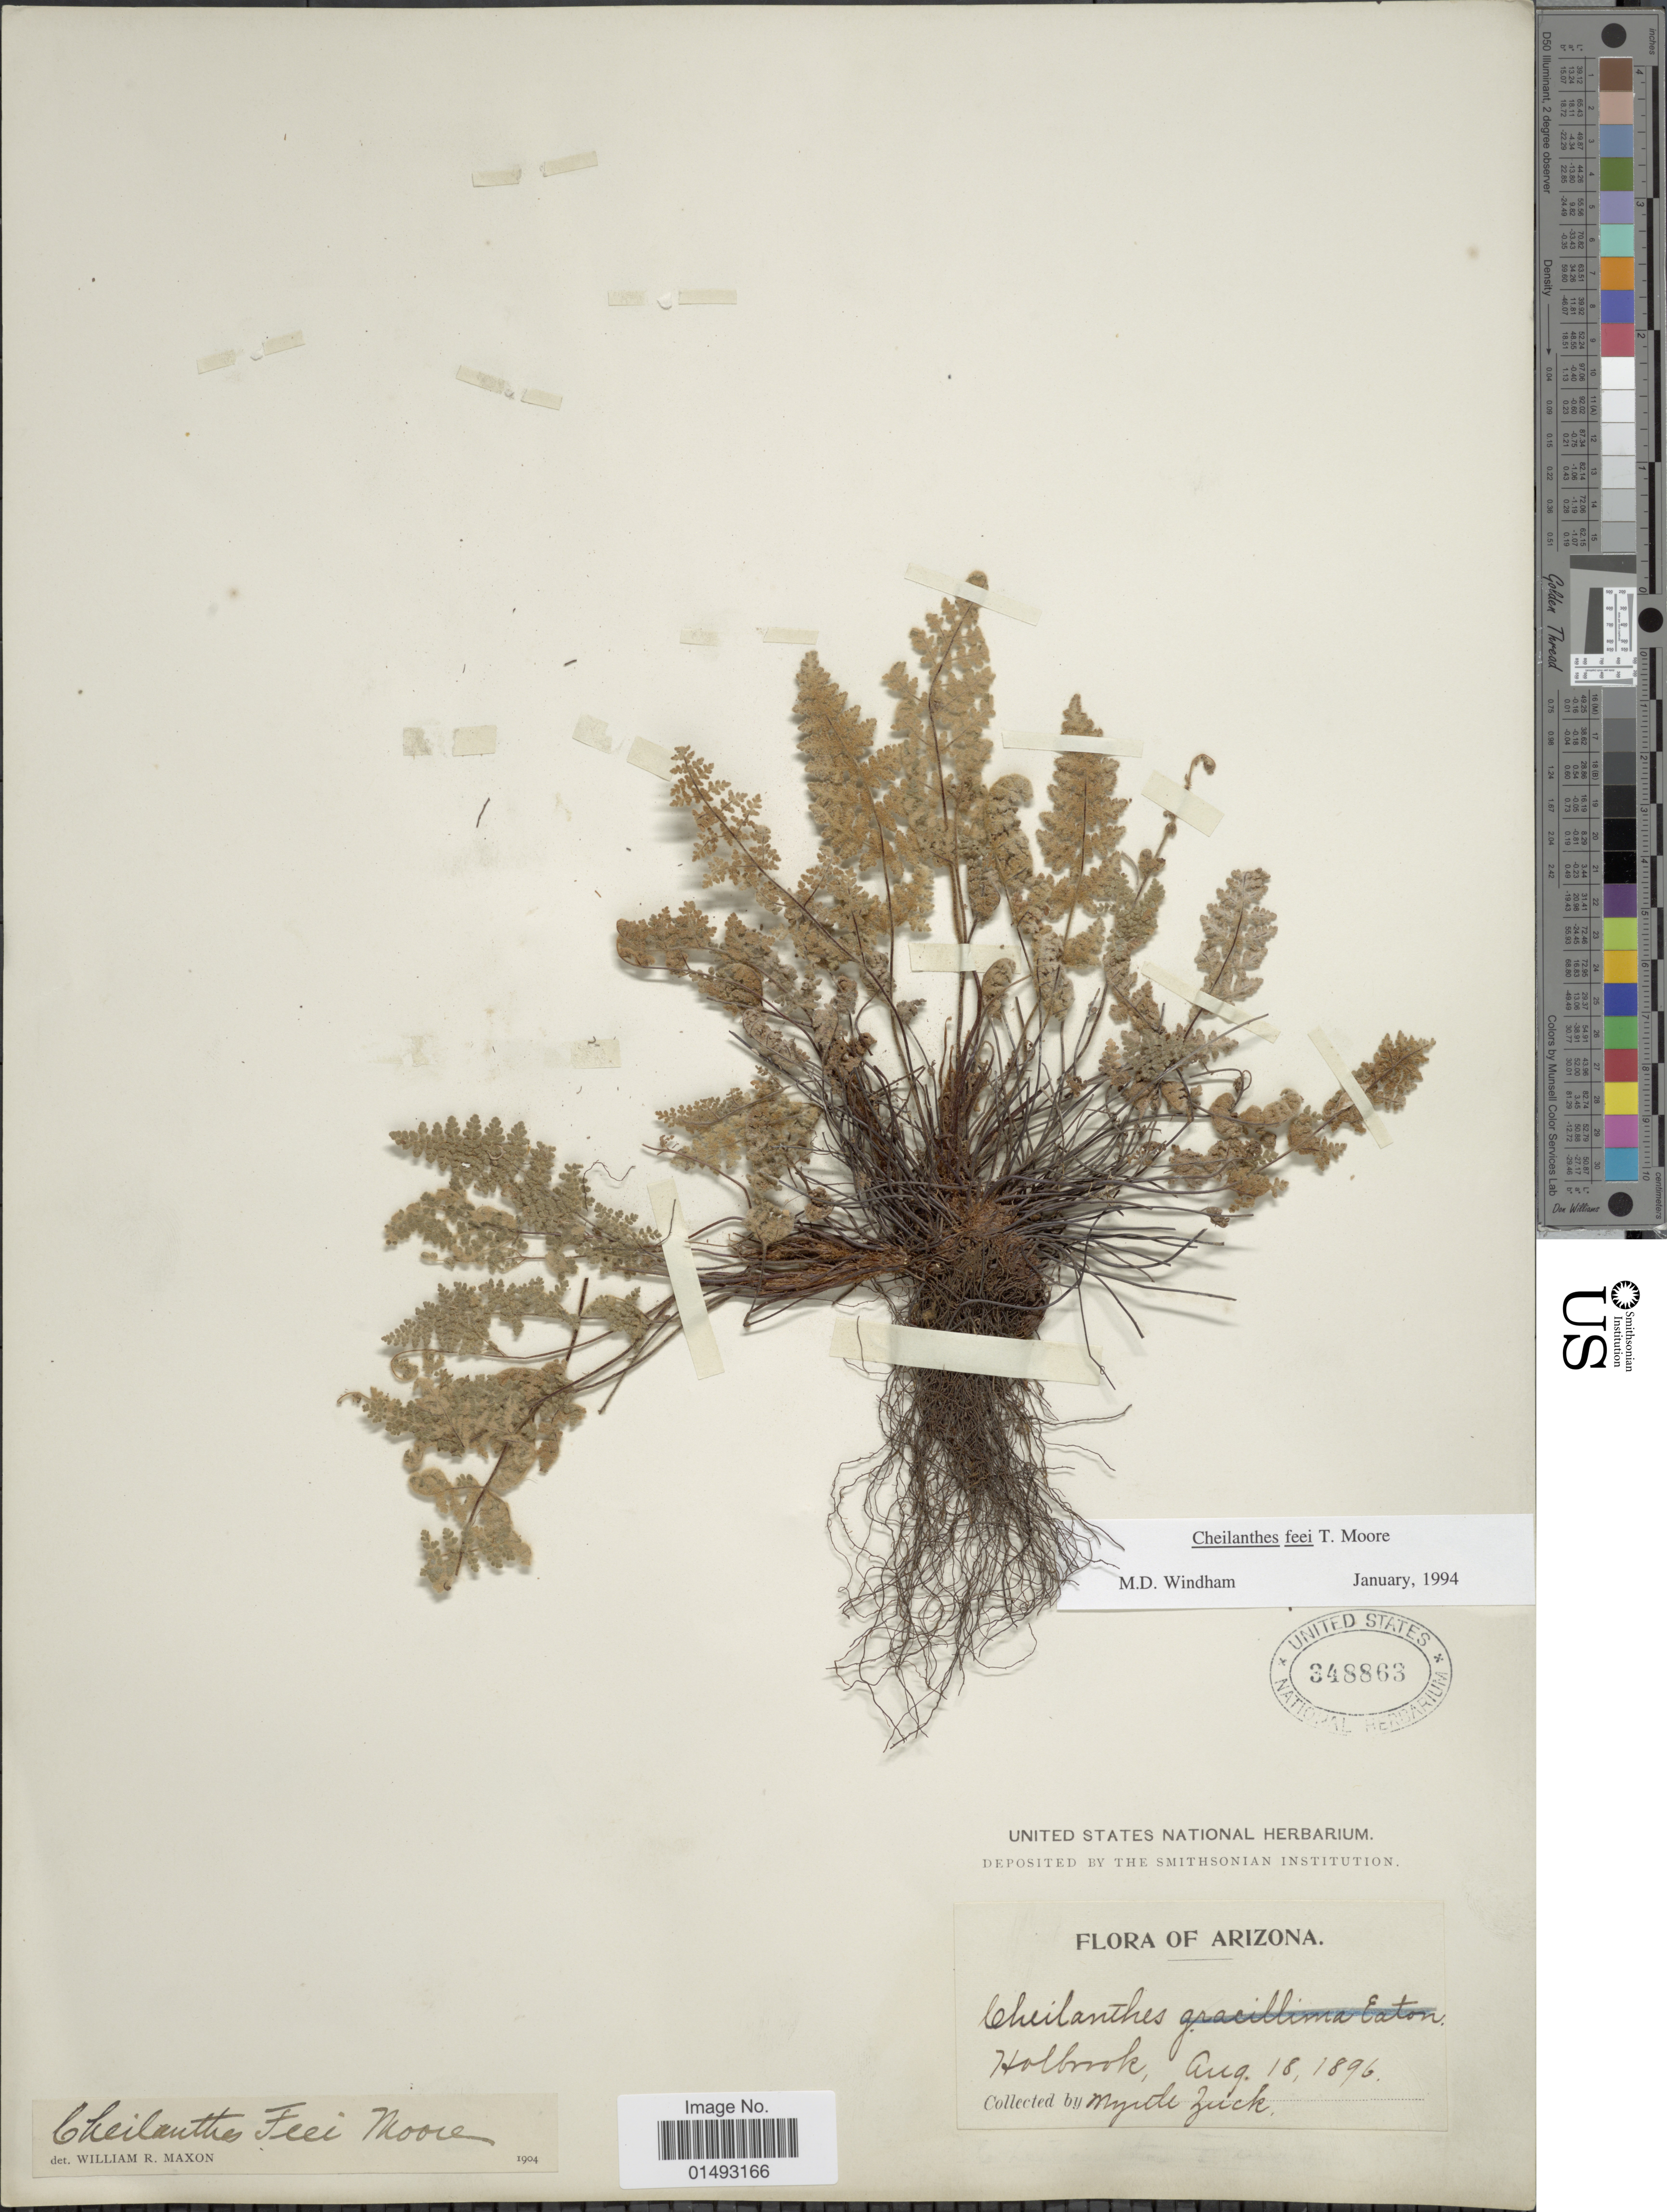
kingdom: Plantae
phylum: Tracheophyta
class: Polypodiopsida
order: Polypodiales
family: Pteridaceae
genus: Myriopteris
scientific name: Myriopteris gracilis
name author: Fée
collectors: M. Zuck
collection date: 1896-08-18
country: United States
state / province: Arizona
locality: Hollbrook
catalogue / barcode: US 348863